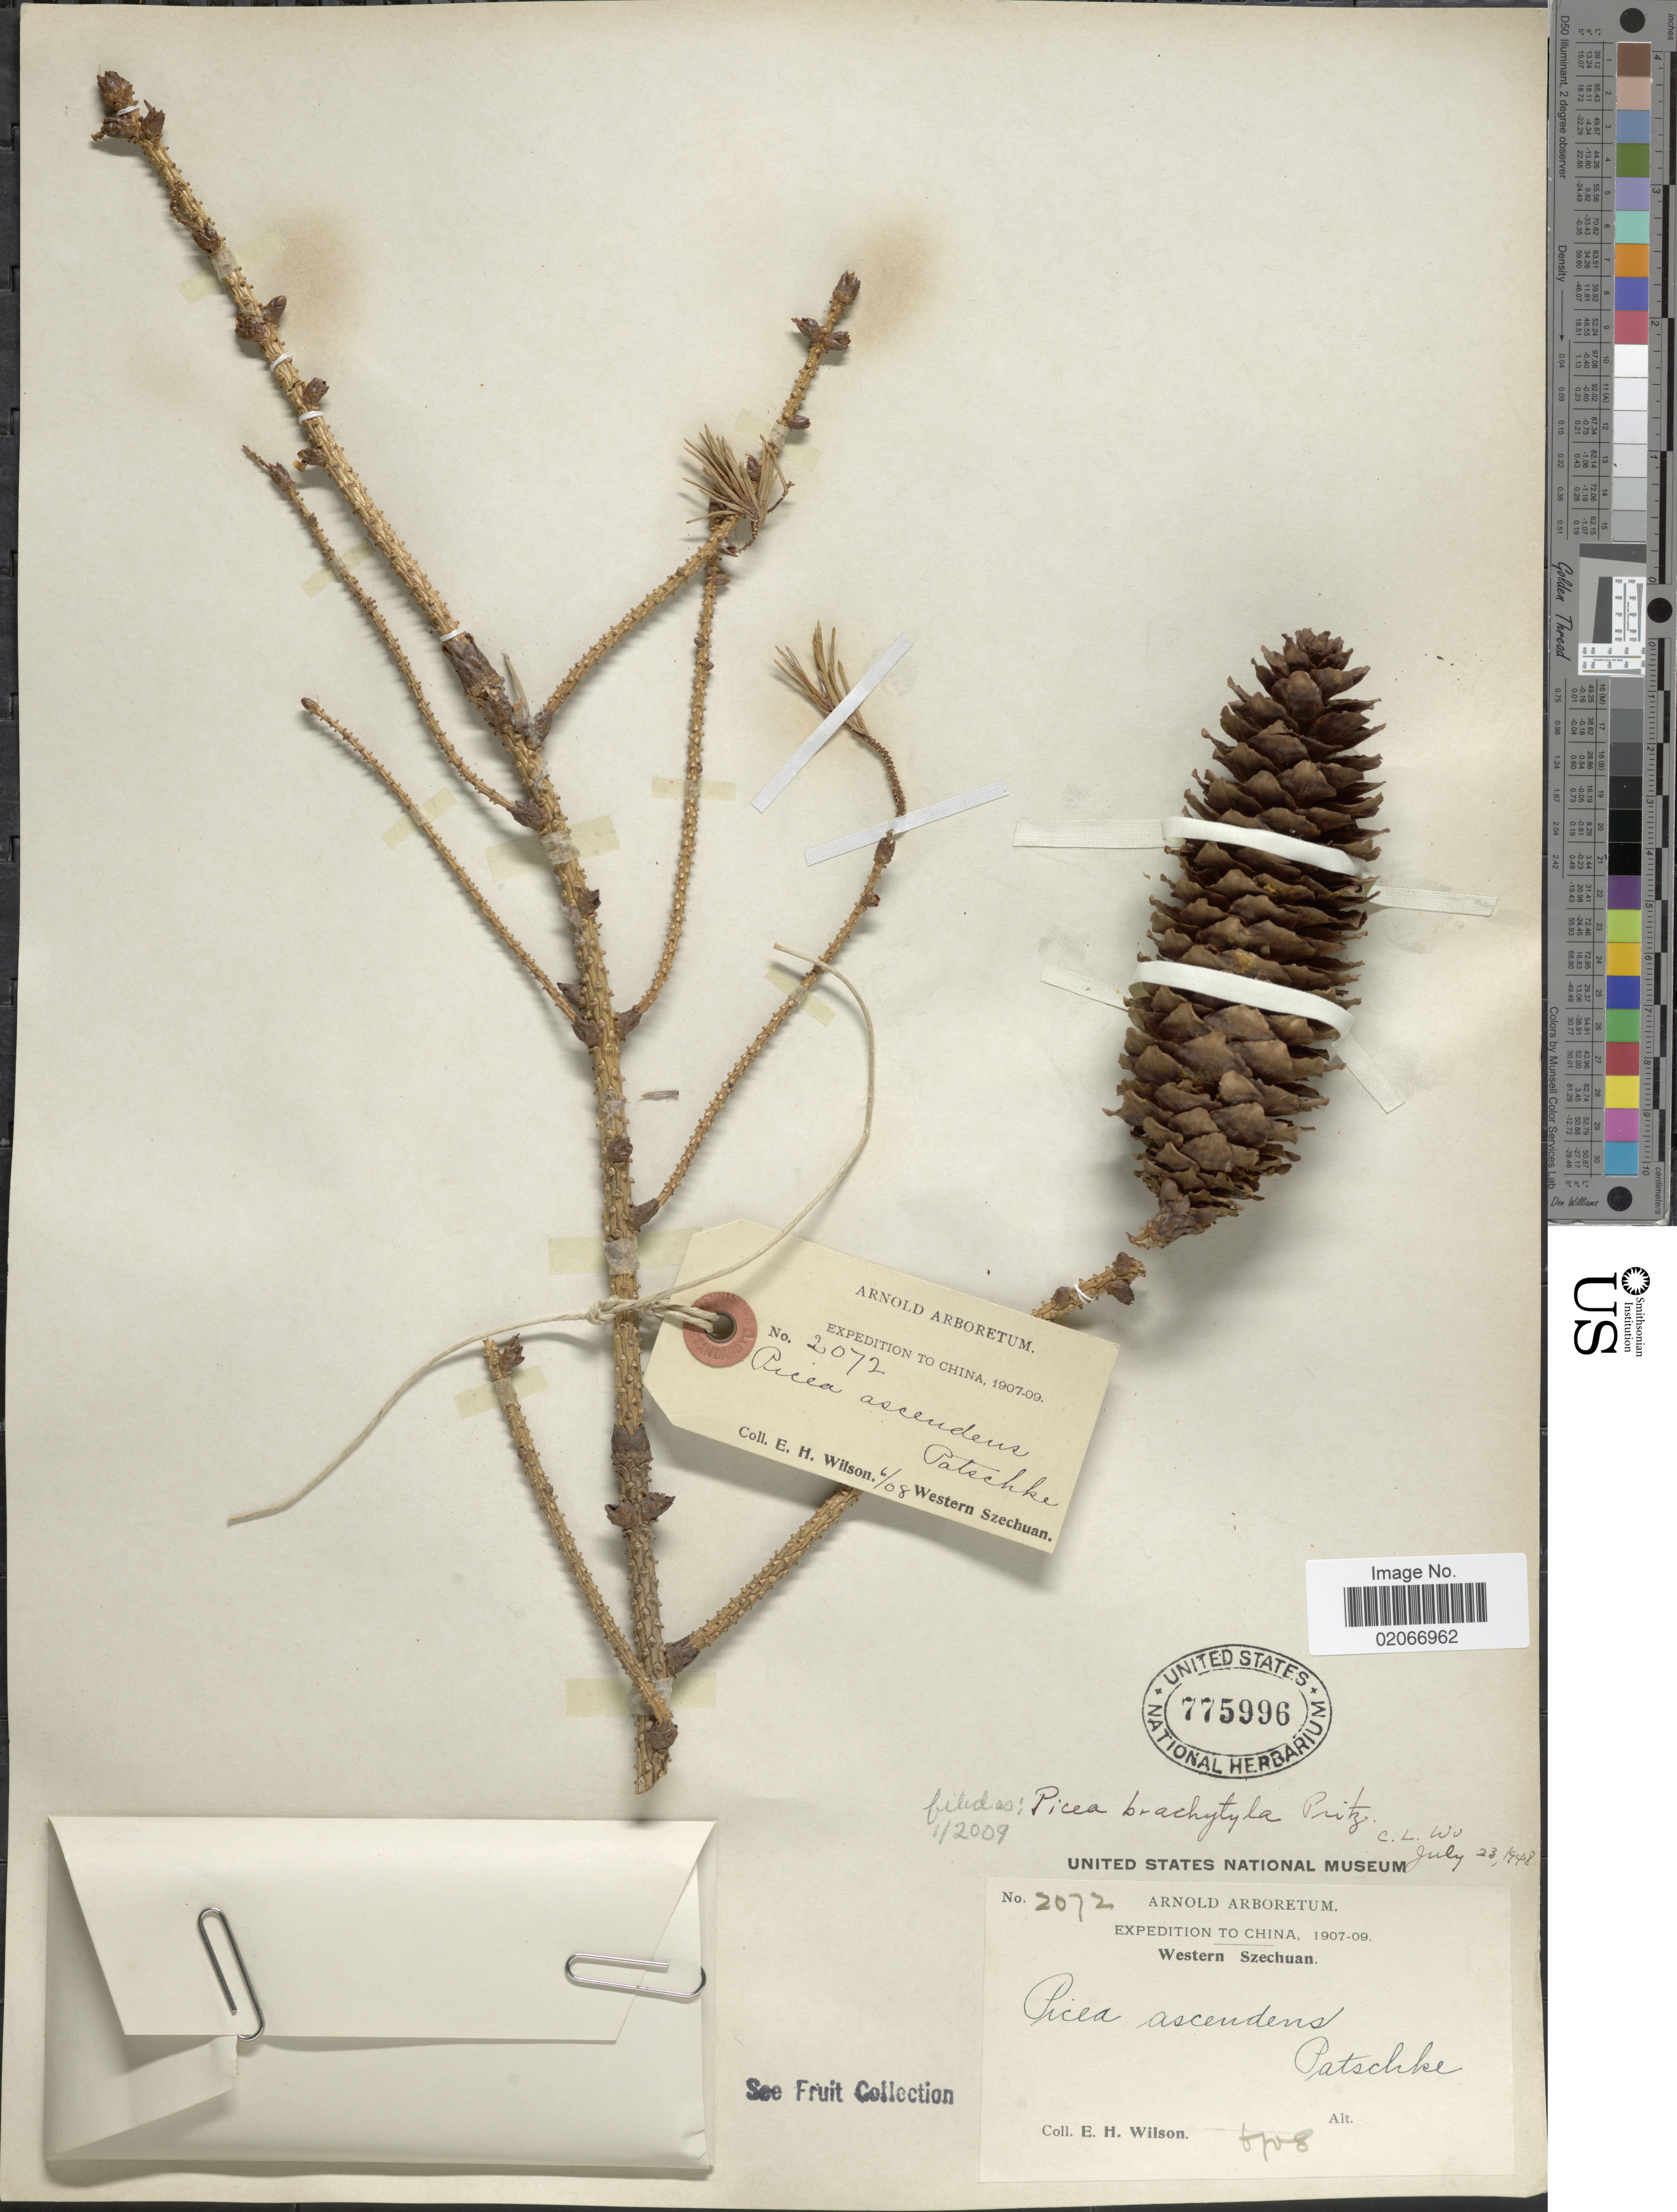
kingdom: Plantae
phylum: Tracheophyta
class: Pinopsida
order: Pinales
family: Pinaceae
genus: Picea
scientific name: Picea brachytyla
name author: (Franch.) E. Pritz.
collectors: E. Wilson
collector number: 2072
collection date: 1908-06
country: China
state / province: Sichuan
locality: Western Szechuan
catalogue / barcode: US 775996